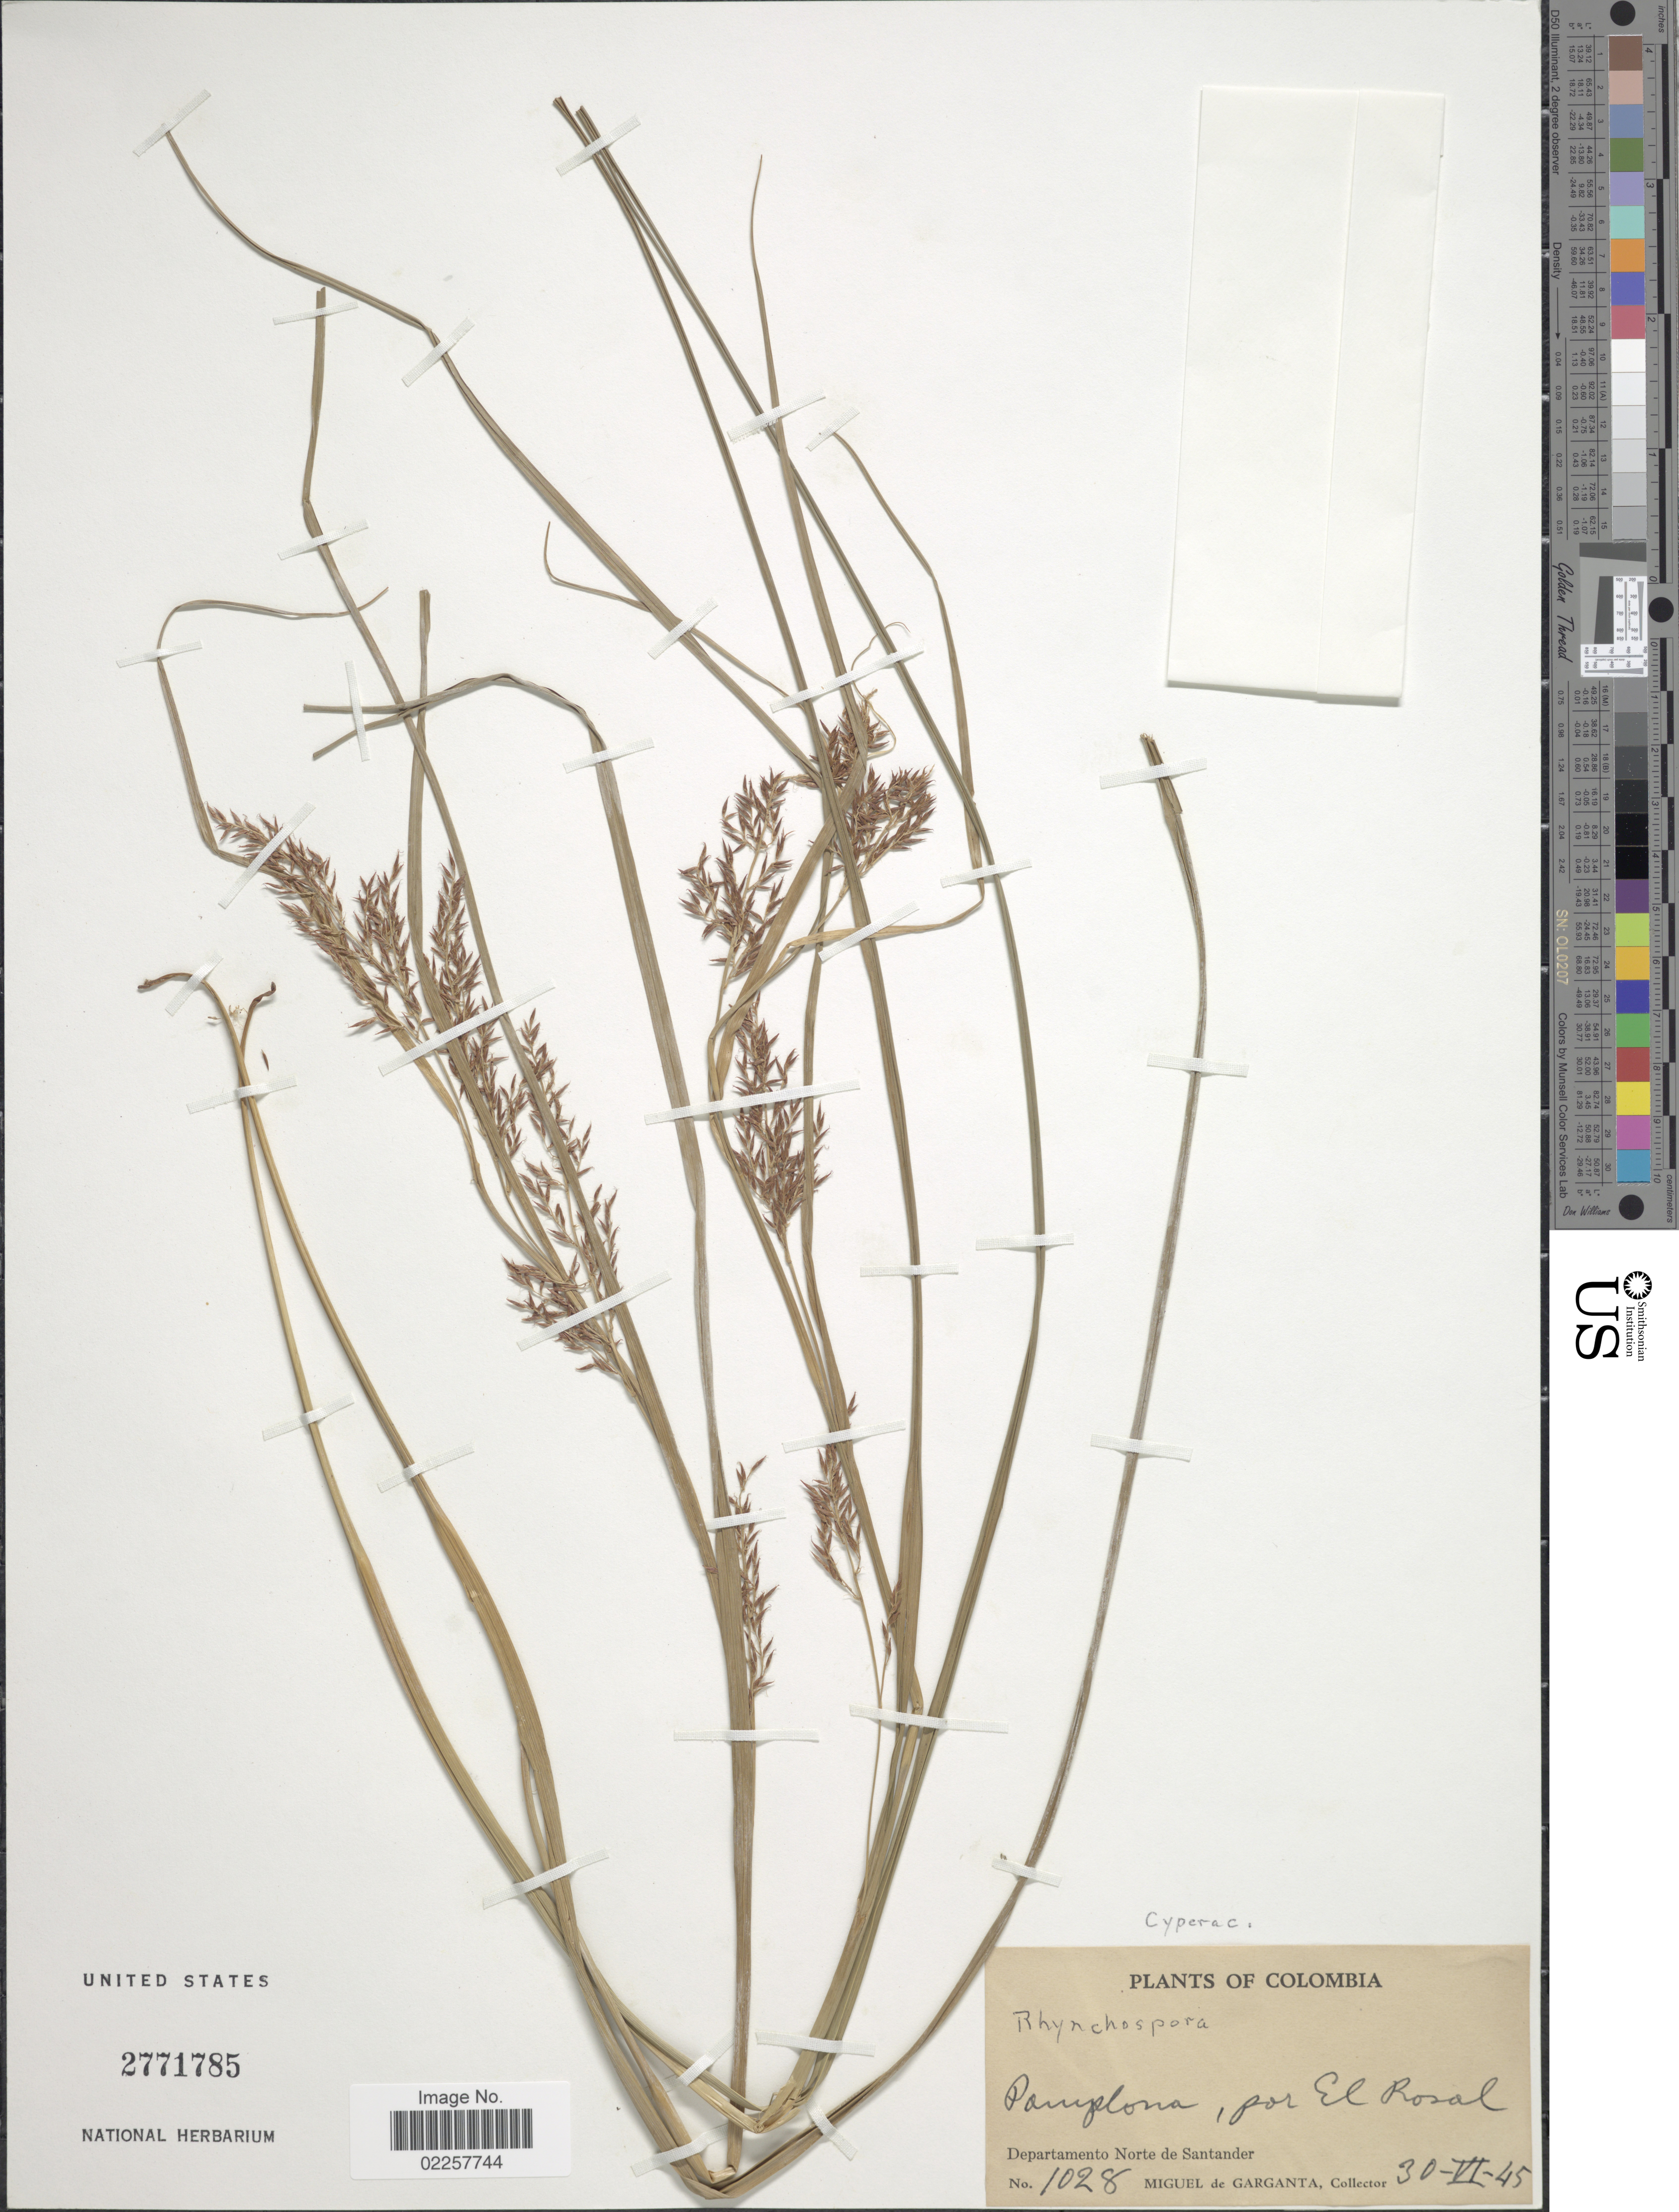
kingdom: Plantae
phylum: Tracheophyta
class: Liliopsida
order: Poales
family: Cyperaceae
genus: Rhynchospora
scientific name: Rhynchospora sp.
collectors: M. Garganta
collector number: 1028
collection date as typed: Transcribed d/m/y: 30/6/45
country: Colombia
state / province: Norte de Santander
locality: Pamplona, por El Rosal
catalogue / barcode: US 2771785